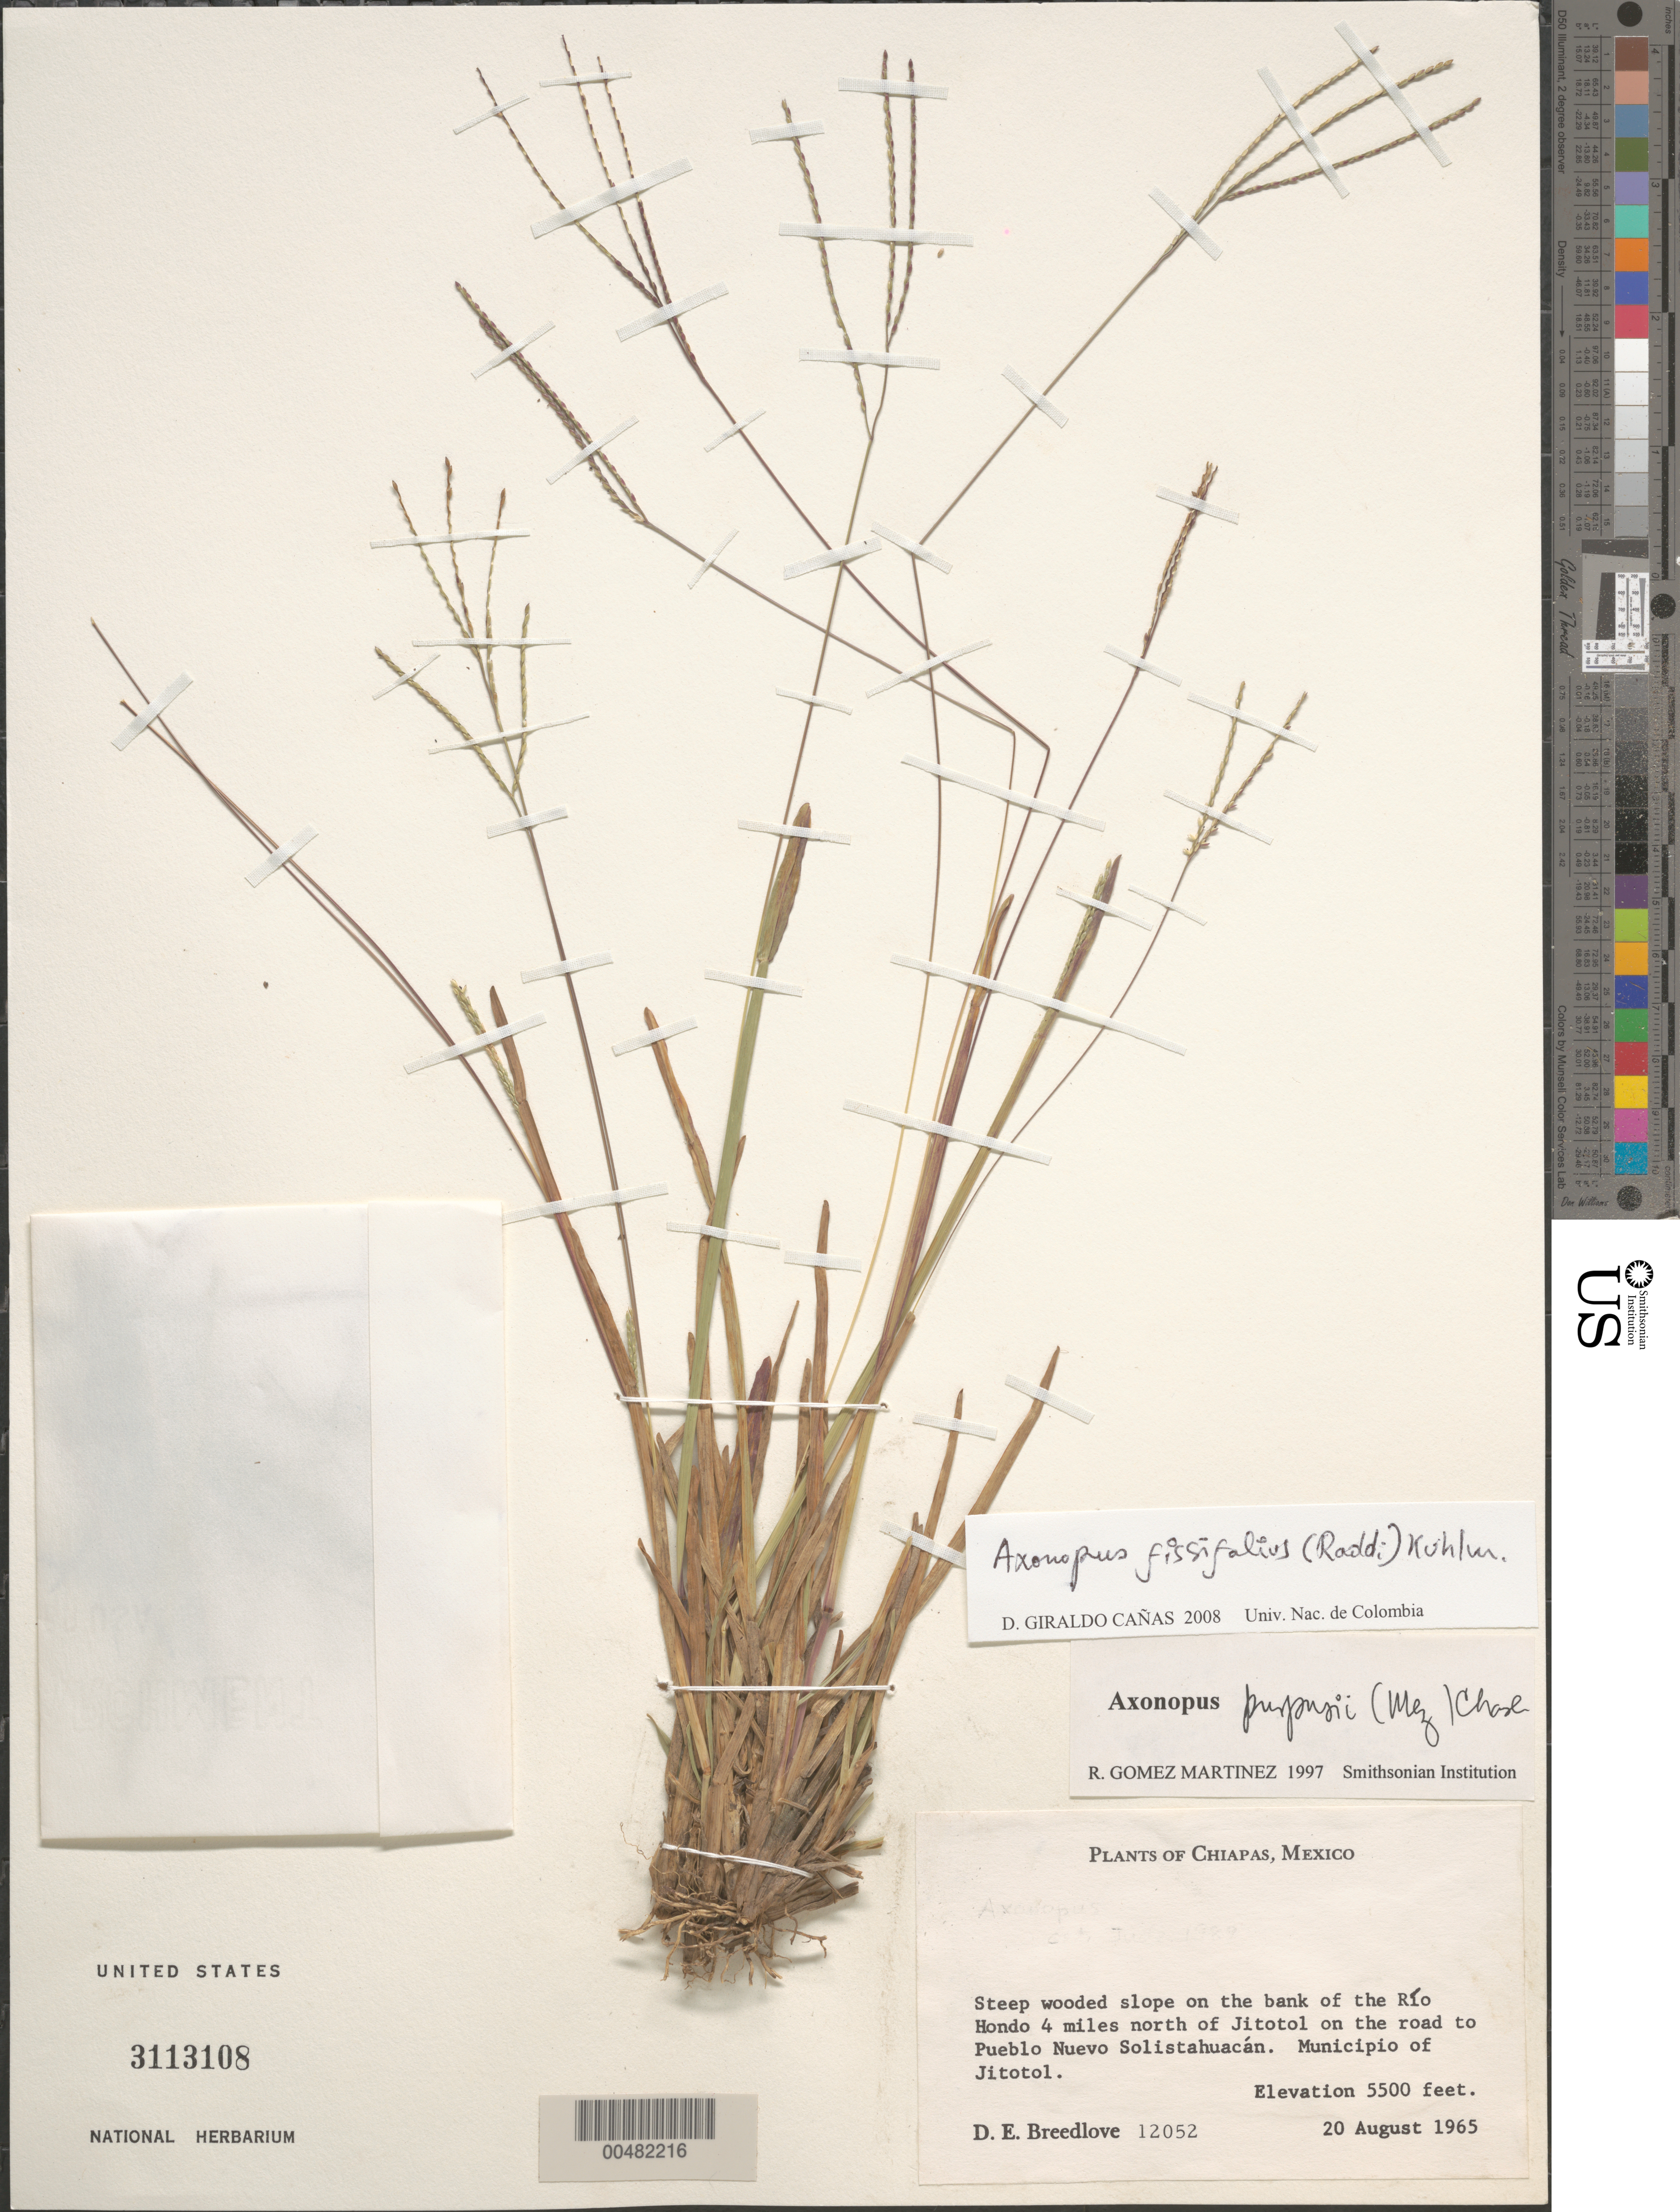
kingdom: Plantae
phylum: Tracheophyta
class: Liliopsida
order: Poales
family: Poaceae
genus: Axonopus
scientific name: Axonopus fissifolius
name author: (Raddi) Kuhlm.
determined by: Judziewicz, E. J.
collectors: D. E. Breedlove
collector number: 12052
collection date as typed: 20 Aug 1965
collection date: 1965-08-20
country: Mexico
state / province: Chiapas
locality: On the bank of the Río Hondo 4 mi N of Jitotol on the road to Pueblo Nuevo Solistahuacán, Municipio of Jitotol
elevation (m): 1676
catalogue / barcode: US 3113108